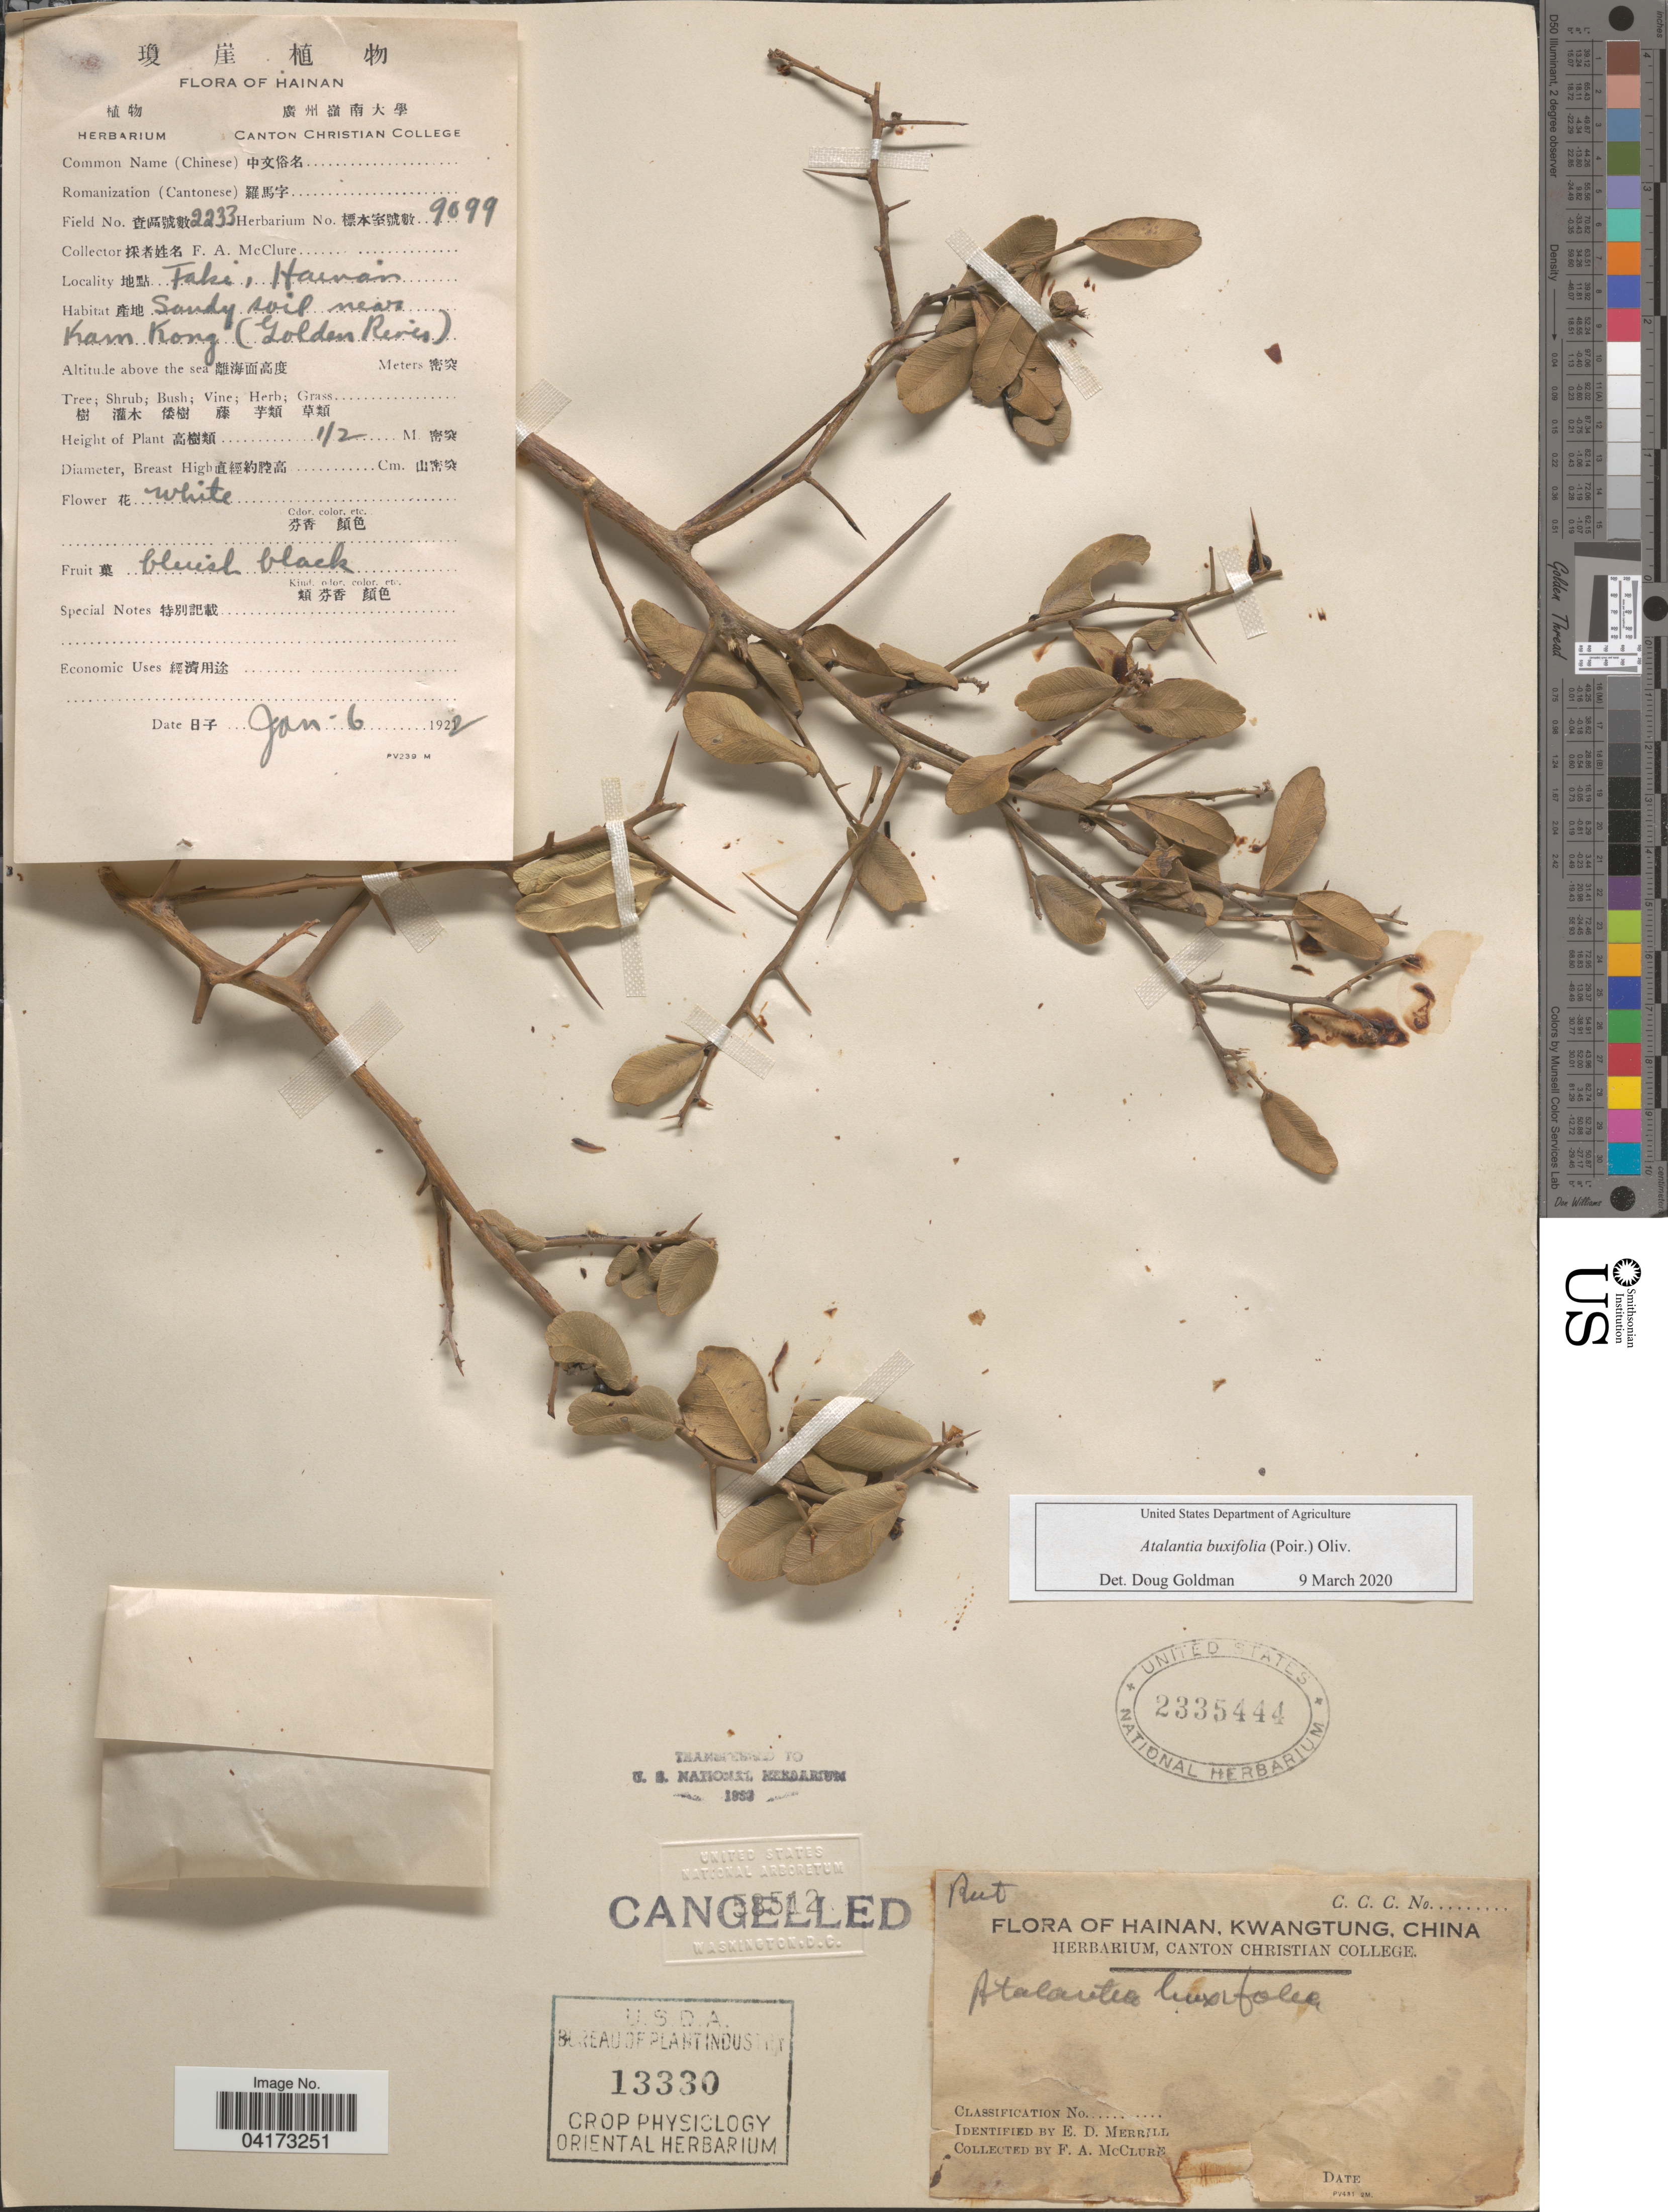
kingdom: Plantae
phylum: Tracheophyta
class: Magnoliopsida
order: Sapindales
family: Rutaceae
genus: Atalantia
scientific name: Atalantia buxifolia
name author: (Poir.) Oliv.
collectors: F. A. McClure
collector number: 9099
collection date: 1922-01-06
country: China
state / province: Hainan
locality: Faki. Sandy soil near Kam Kong (Golden River).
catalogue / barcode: US 2335444